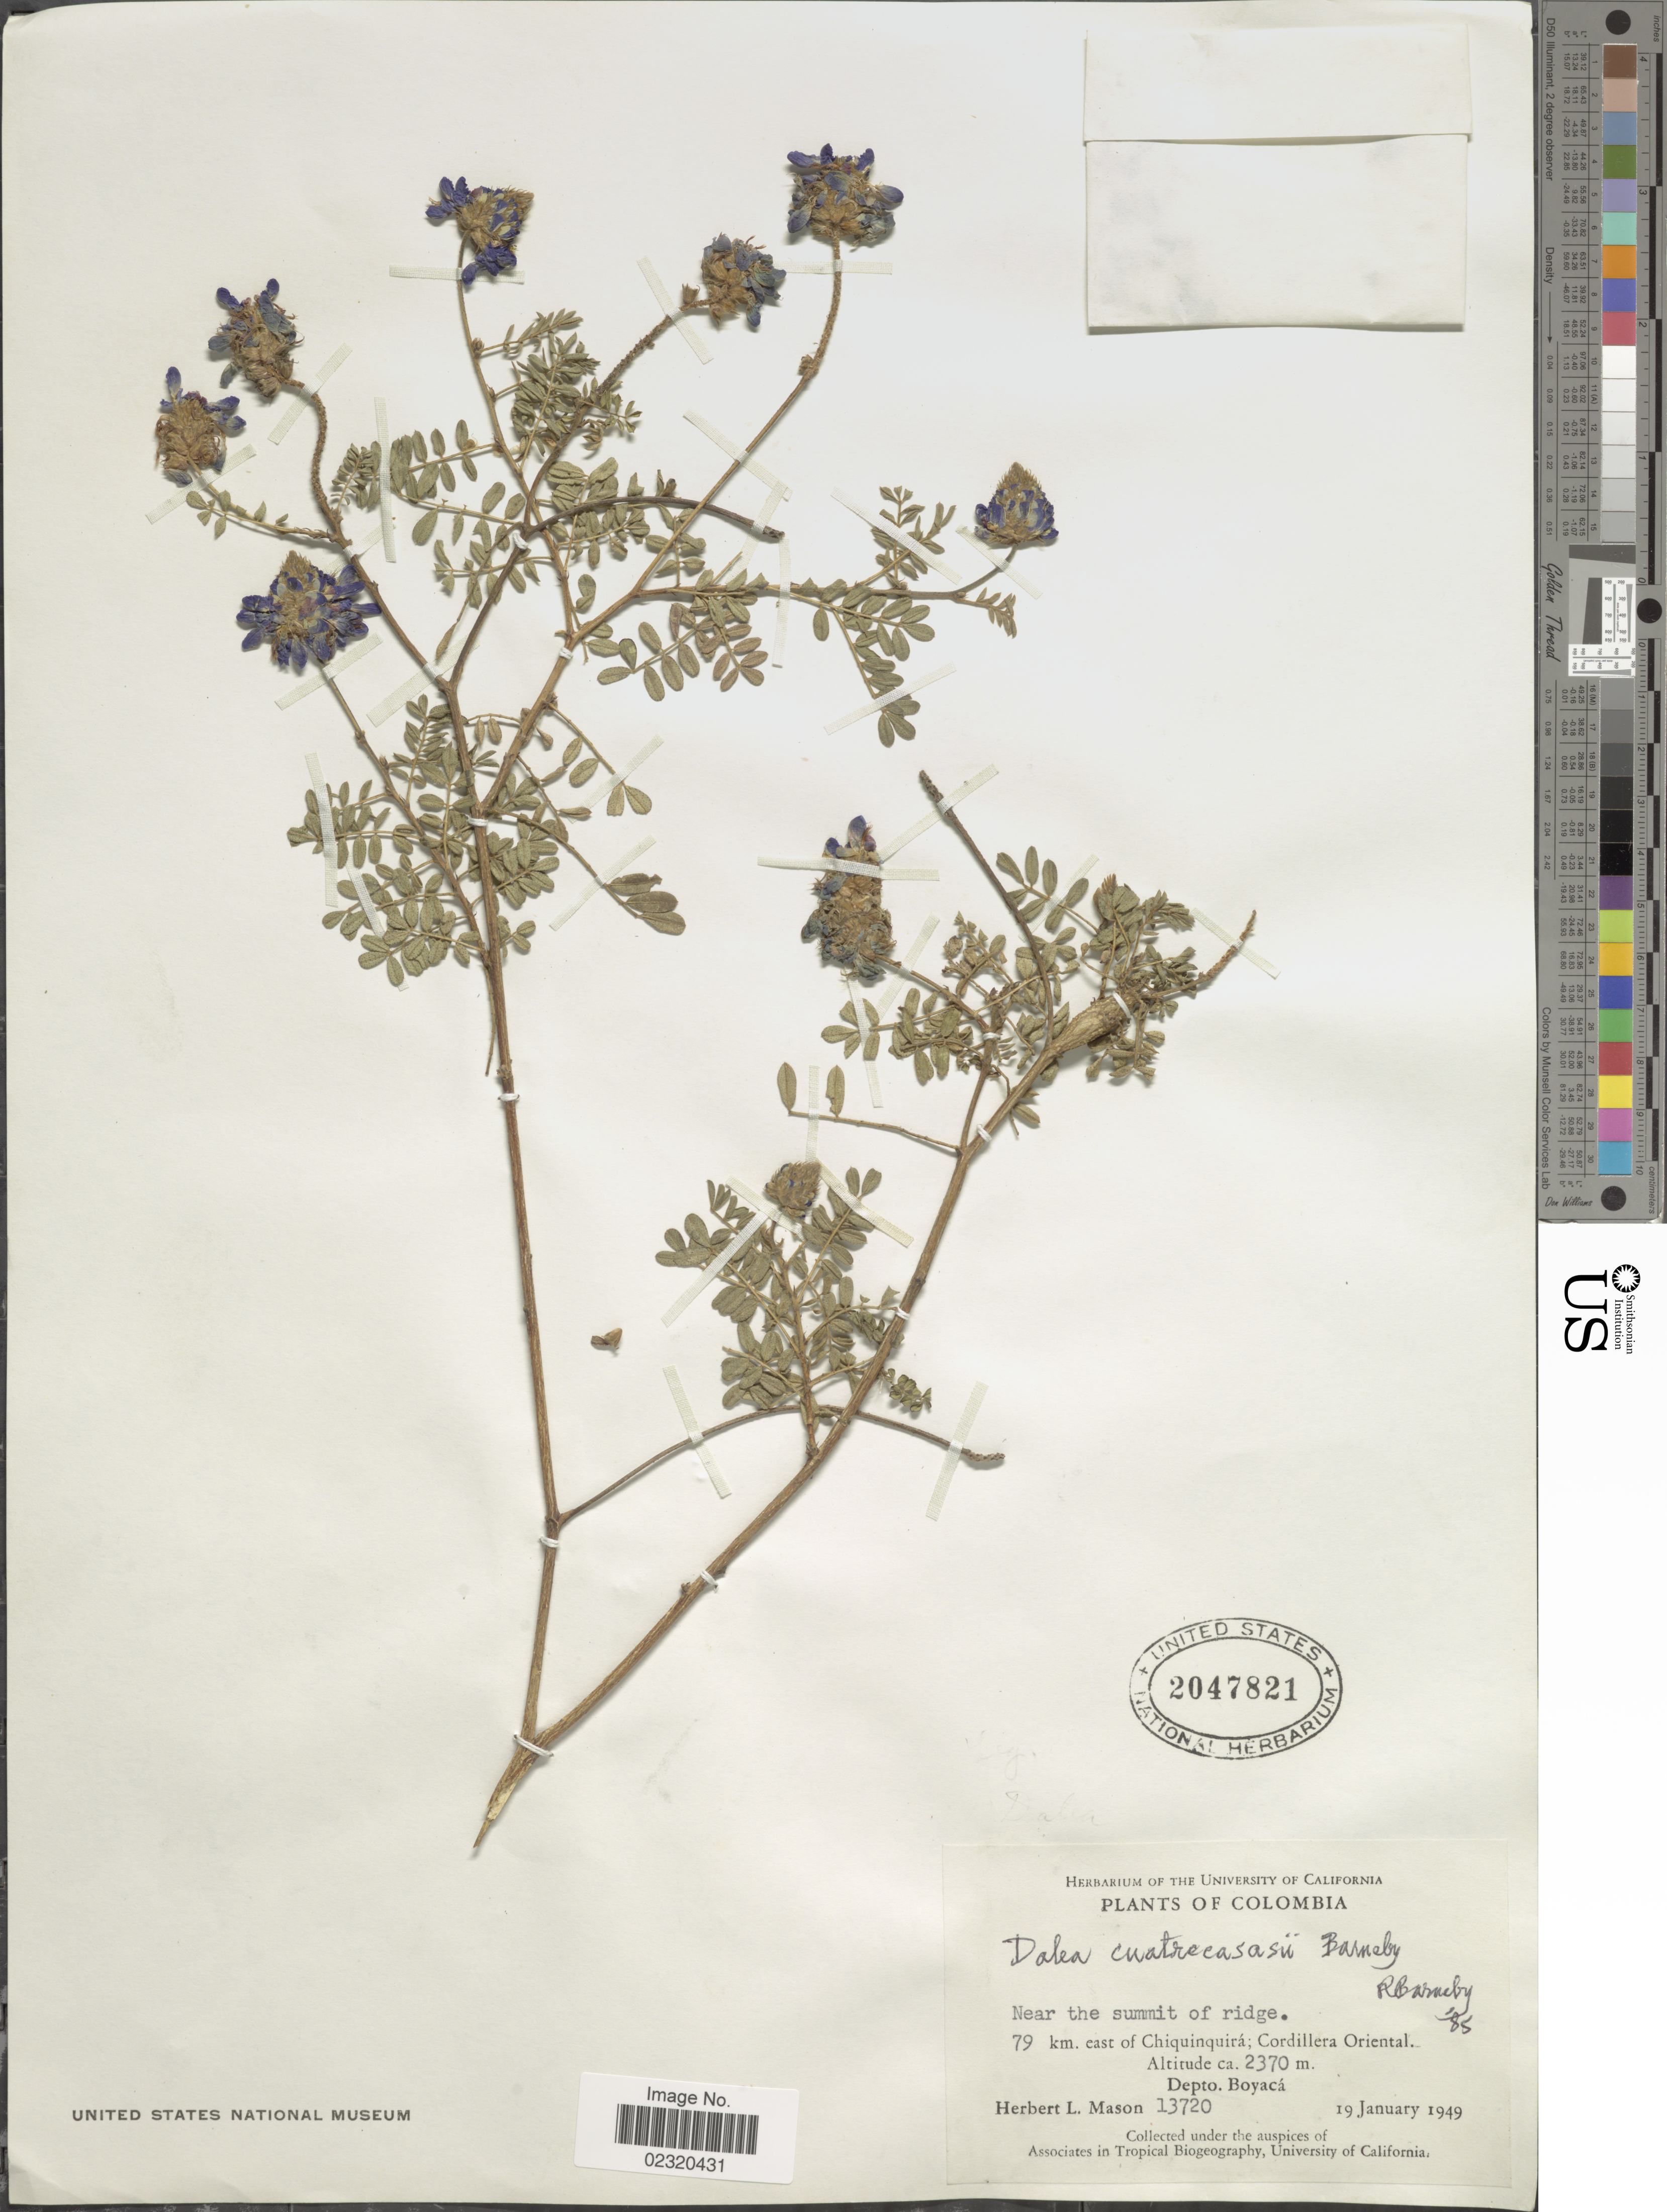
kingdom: Plantae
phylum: Tracheophyta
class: Magnoliopsida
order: Fabales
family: Fabaceae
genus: Dalea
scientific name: Dalea cuatrecasasii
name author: Barneby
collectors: H. L. Mason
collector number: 13720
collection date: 1949-01-19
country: Colombia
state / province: Boyacá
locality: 79 km east of Chiquinquira, Cordillera Oriental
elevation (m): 2370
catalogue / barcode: US 2047821